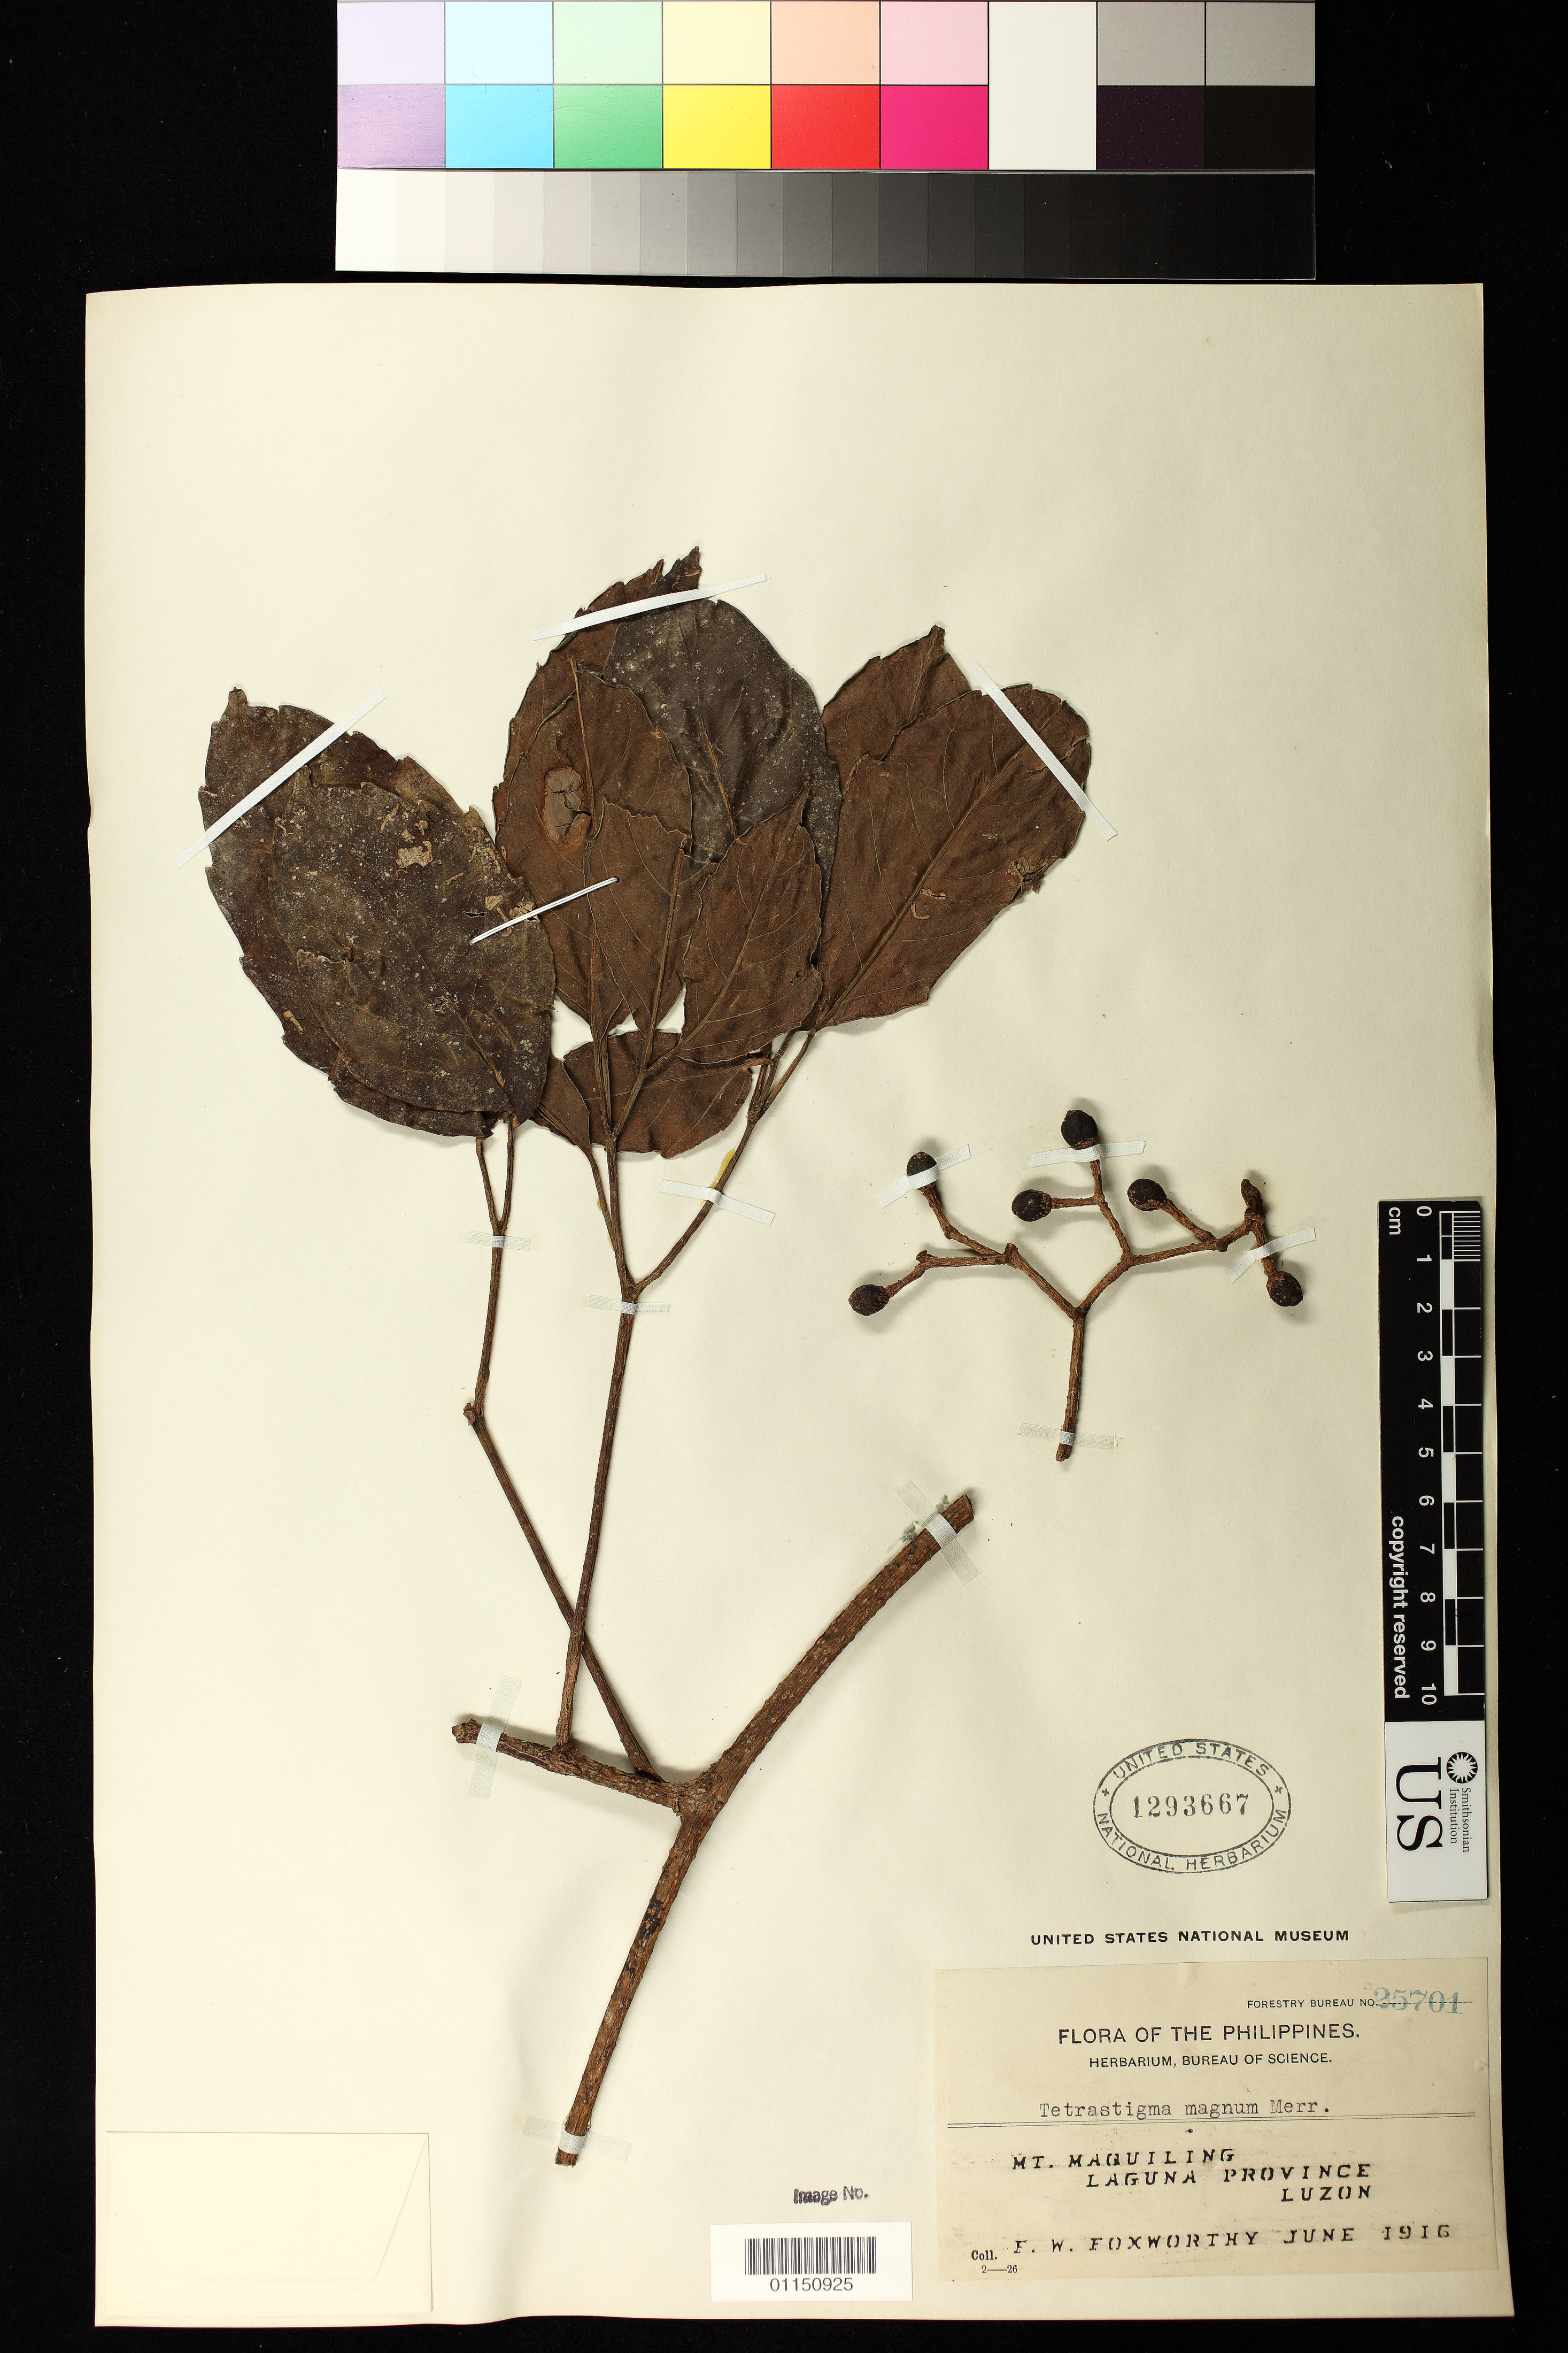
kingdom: Plantae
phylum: Tracheophyta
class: Magnoliopsida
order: Vitales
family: Vitaceae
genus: Tetrastigma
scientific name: Tetrastigma magnum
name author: Merr.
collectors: F. W. Foxworthy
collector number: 25701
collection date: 1916-06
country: Philippines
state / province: Calabarzon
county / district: Laguna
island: Luzon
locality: Mt Maquiling, Luzon.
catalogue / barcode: US 1293667